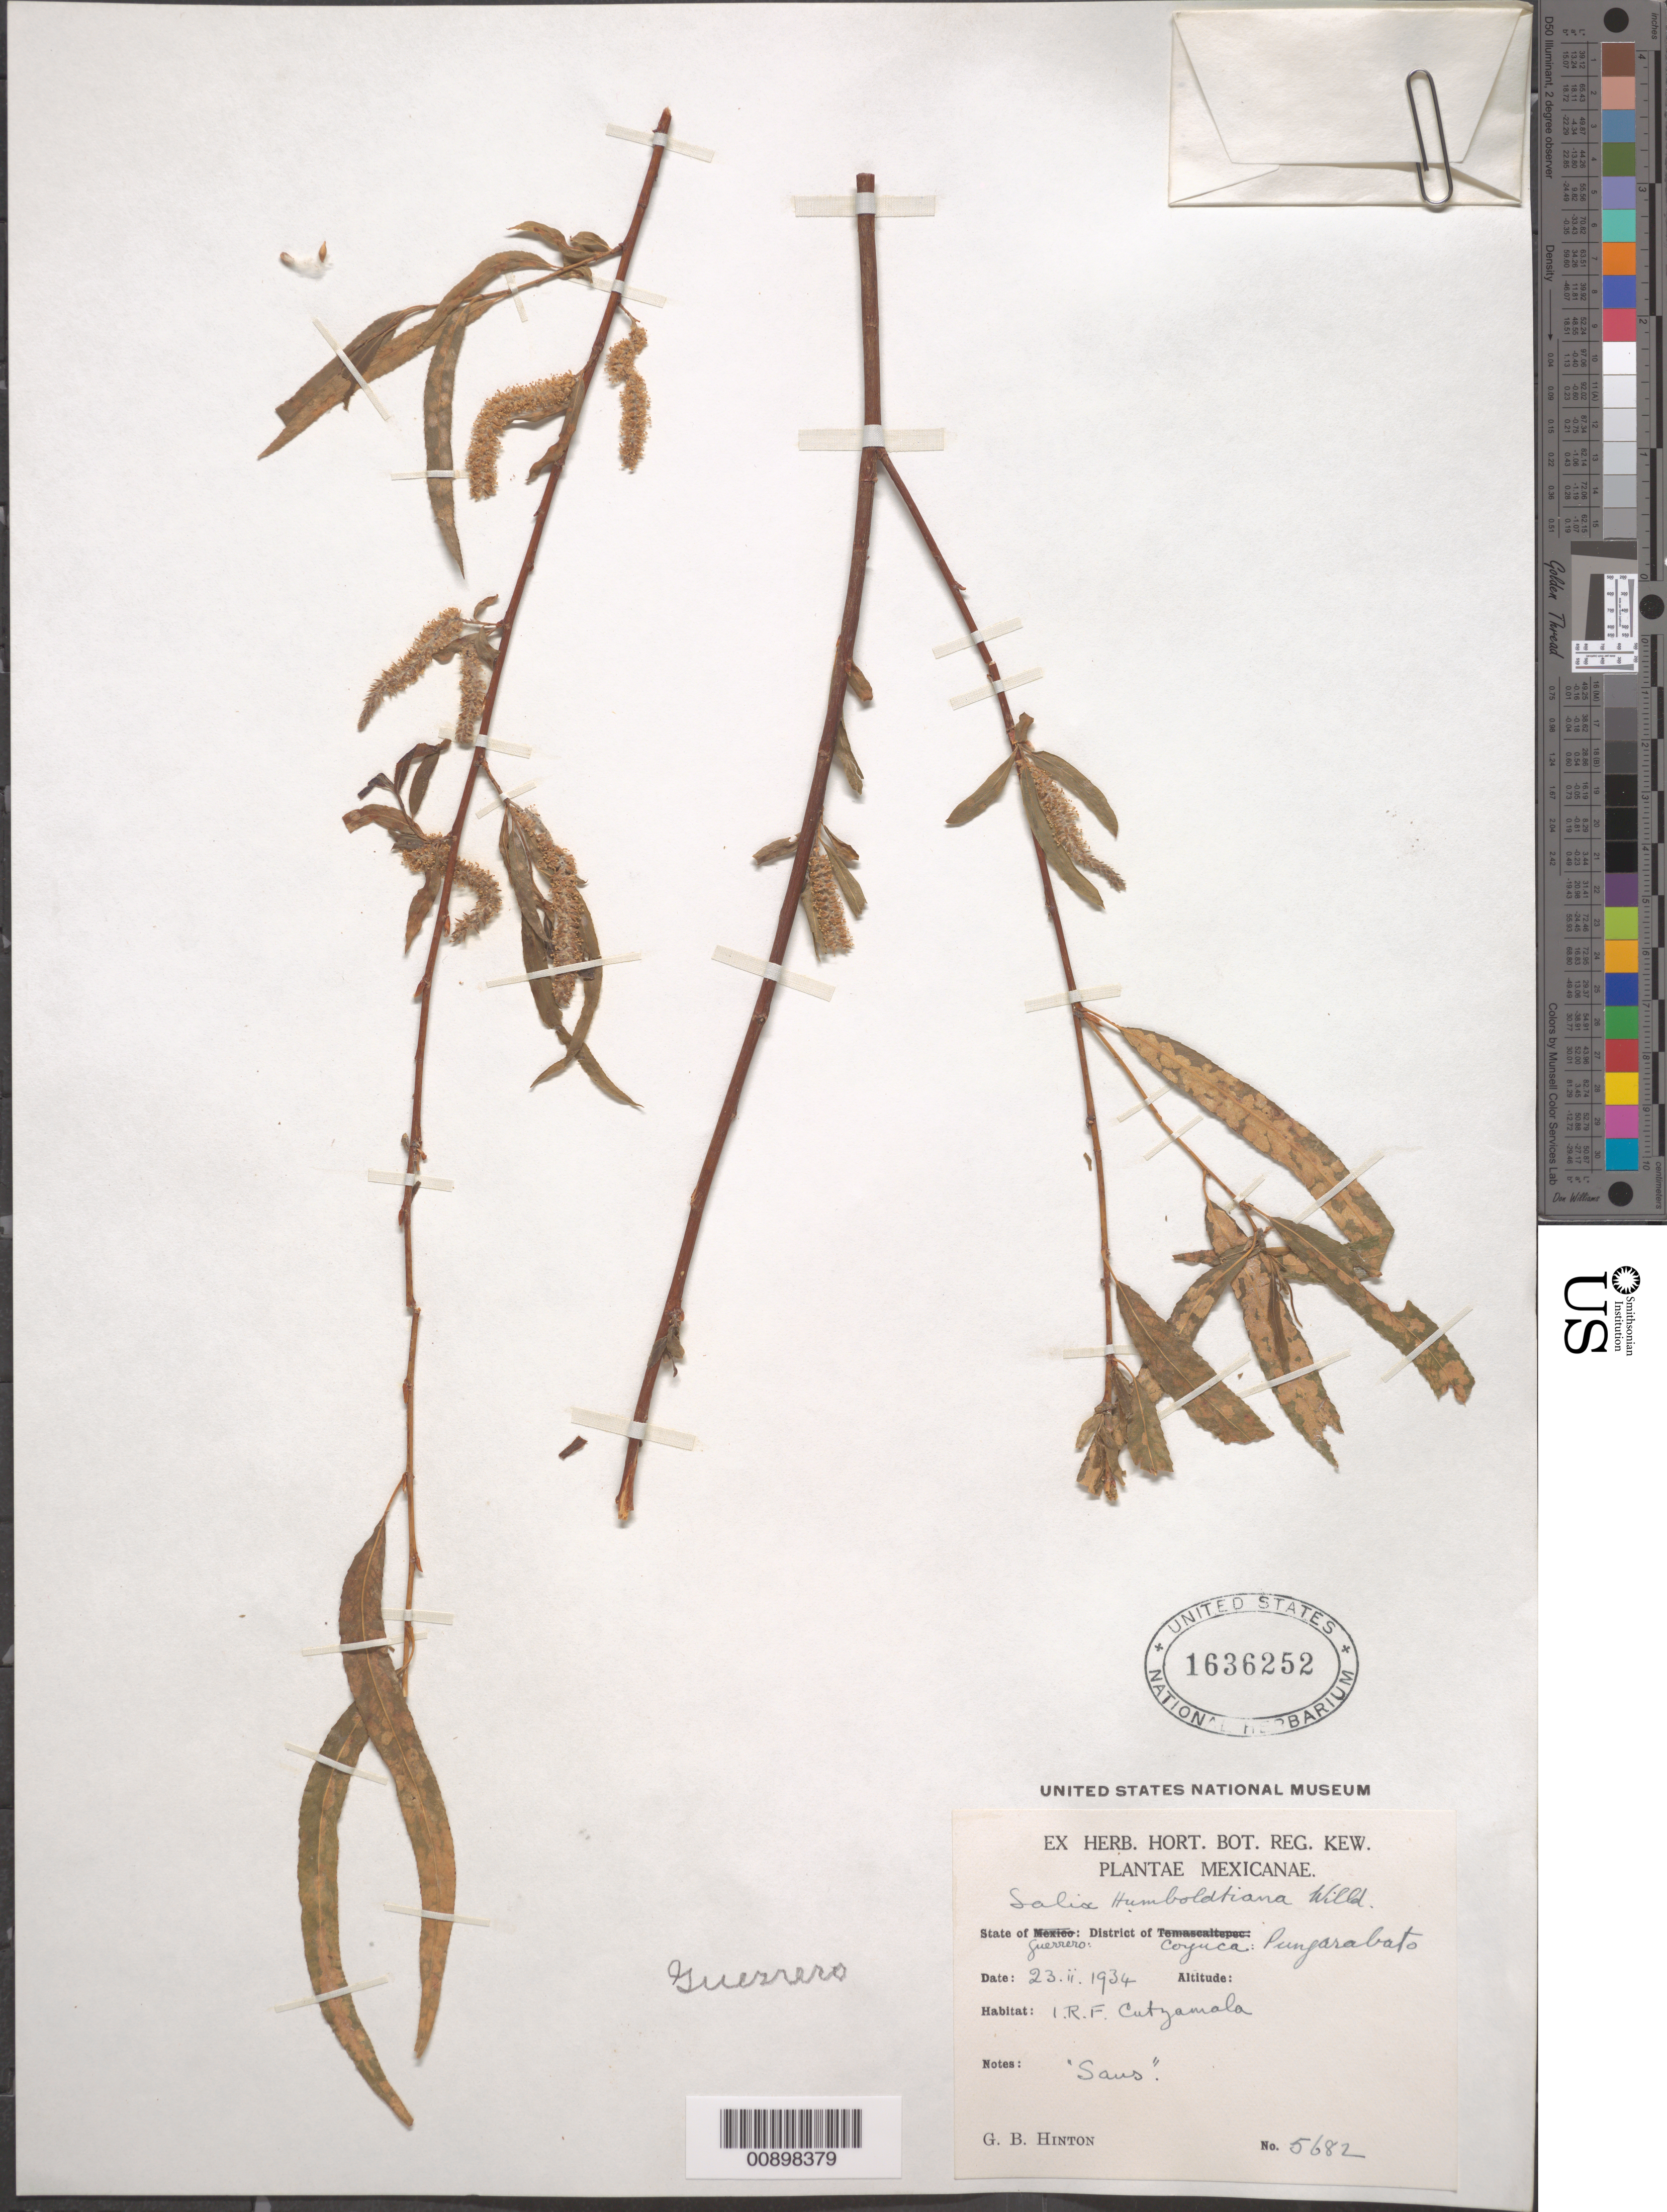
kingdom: Plantae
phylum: Tracheophyta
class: Magnoliopsida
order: Malpighiales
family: Salicaceae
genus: Salix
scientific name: Salix humboldtiana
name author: Willd.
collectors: G. B. Hinton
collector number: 5682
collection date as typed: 23 Feb 1934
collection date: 1934-02-23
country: Mexico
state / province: Guerrero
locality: State of Guerrero: District of Coyuca: Pungarabato.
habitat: I.R.F. Cutzamala.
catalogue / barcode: US 1636252